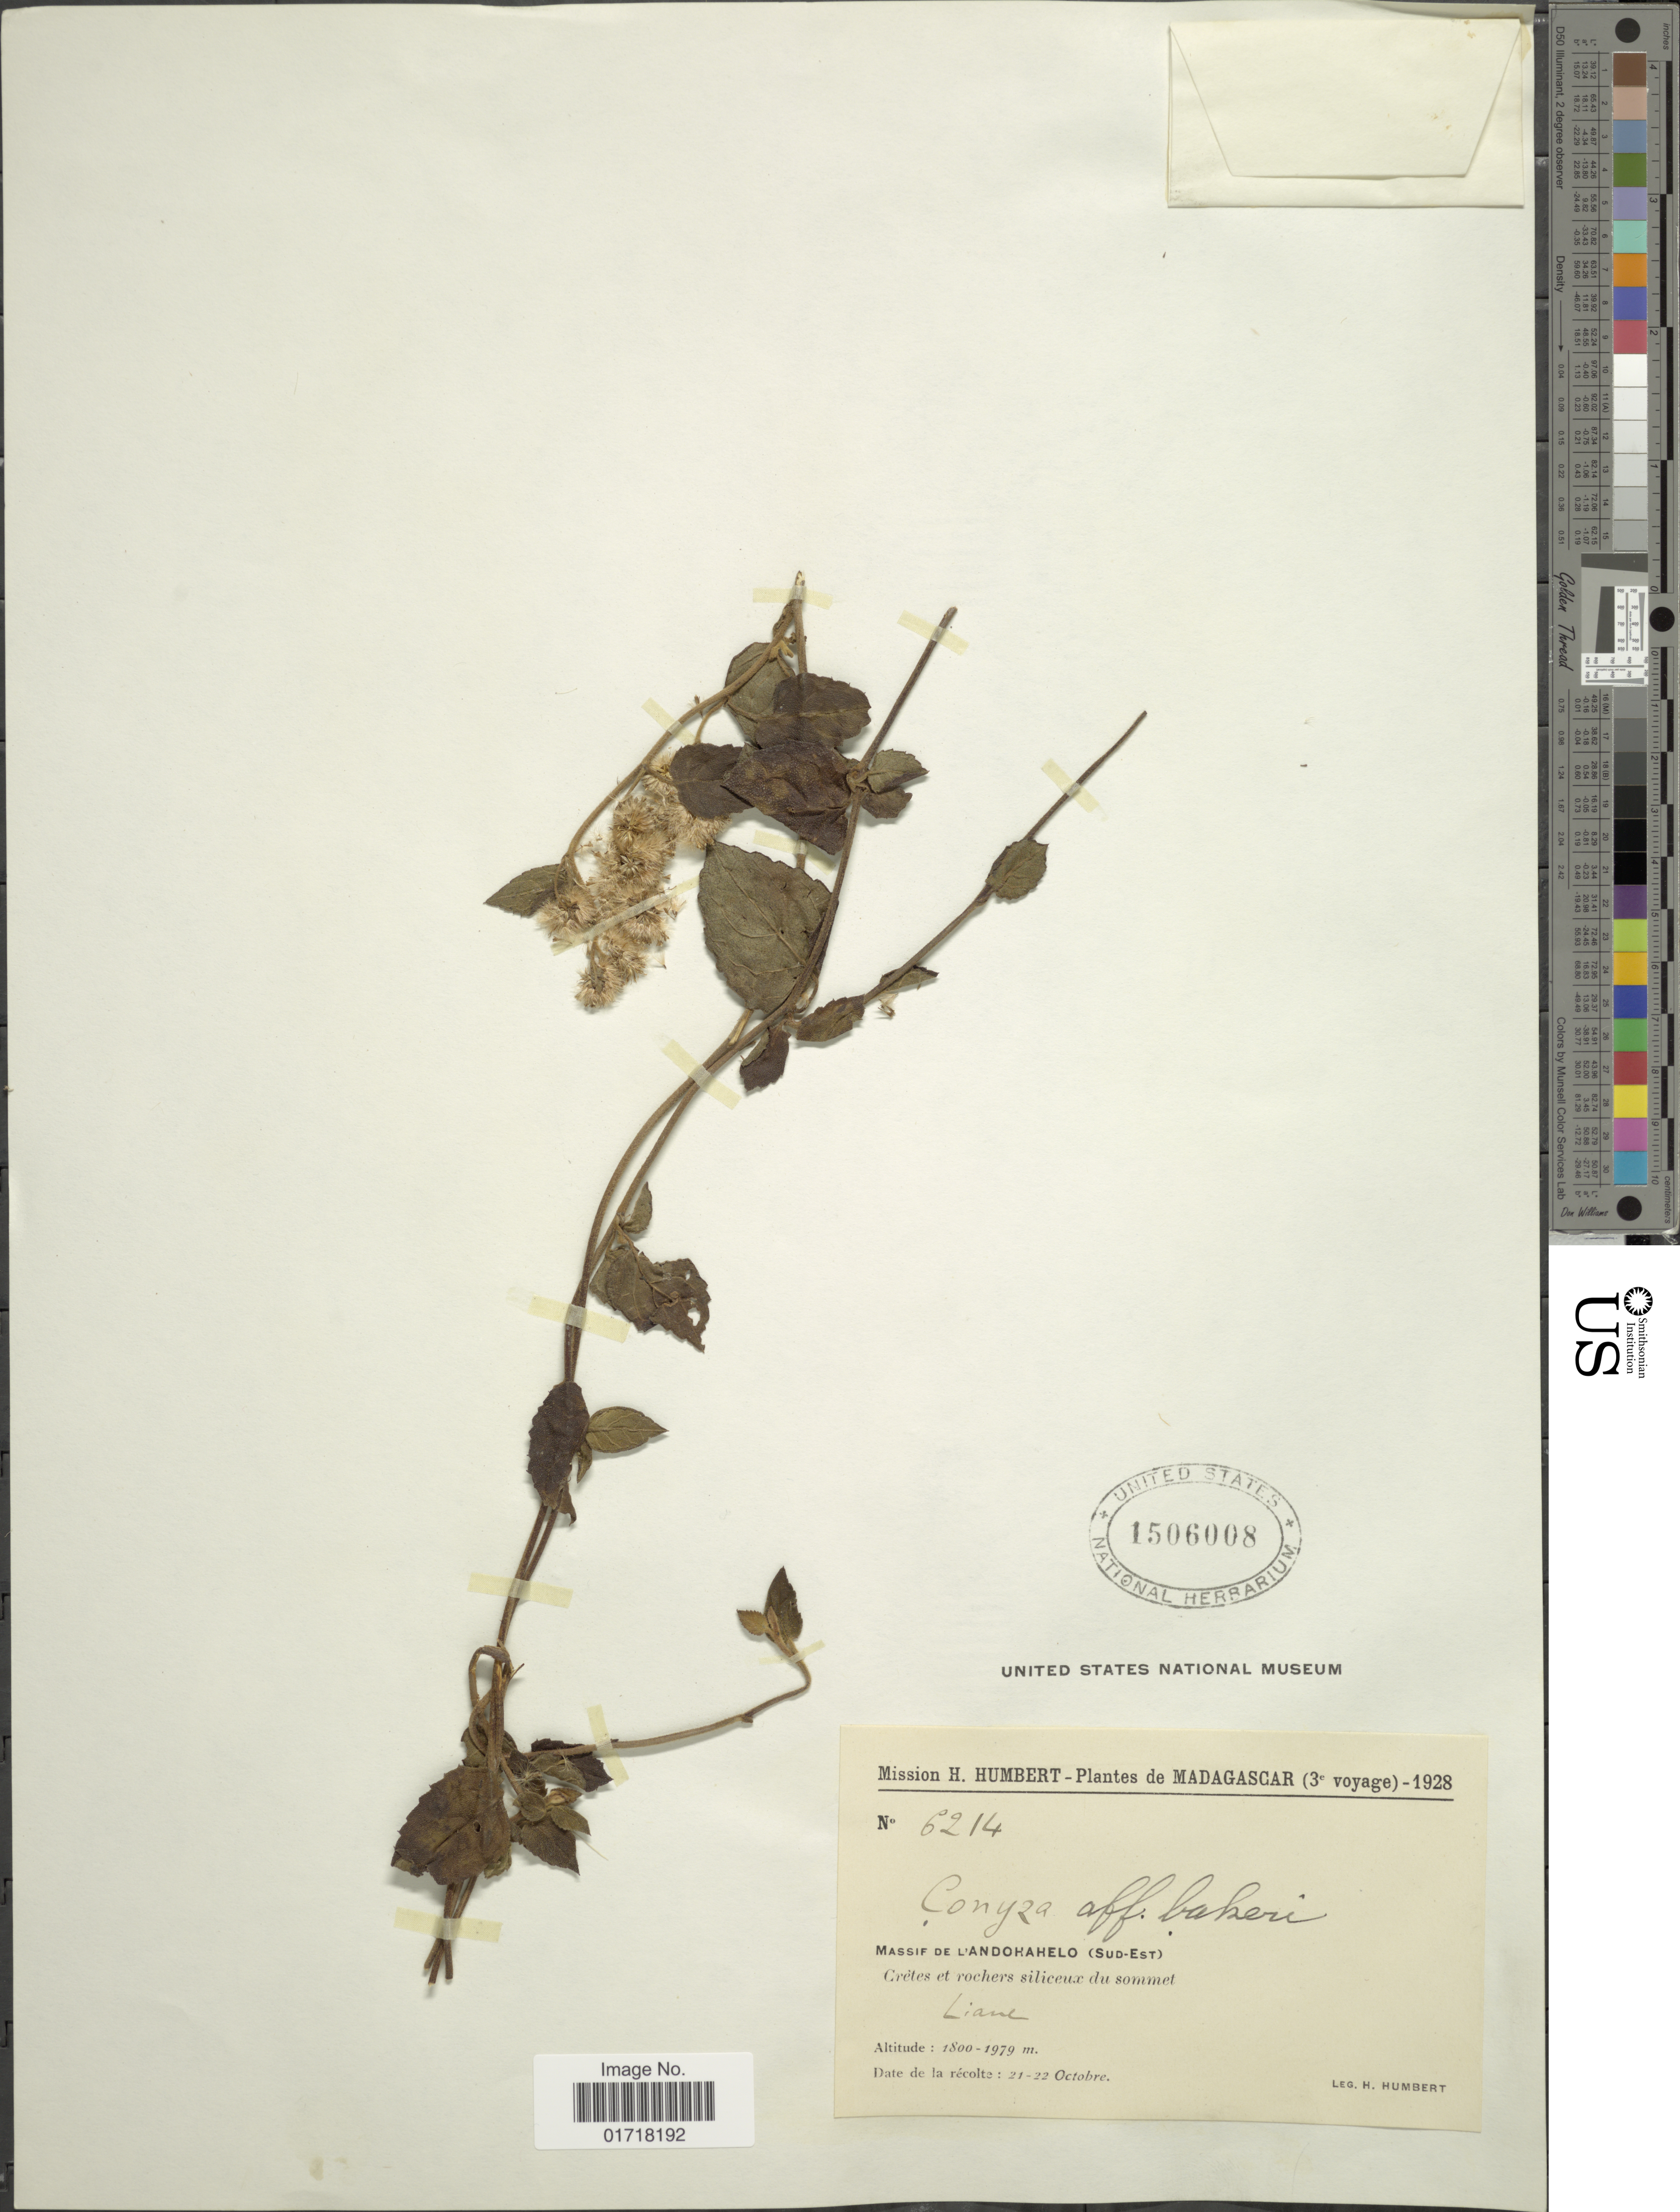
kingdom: Plantae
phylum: Tracheophyta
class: Magnoliopsida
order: Asterales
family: Asteraceae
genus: Conyza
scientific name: Conyza bakeri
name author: Humbert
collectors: H. Humbert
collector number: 6214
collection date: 1928-10-21/1928-10-22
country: Madagascar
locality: Massif de L' Andohahelo (Sud-Est), Cretes d=et rochers siliceux de sommet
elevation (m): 1800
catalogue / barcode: US 1506008